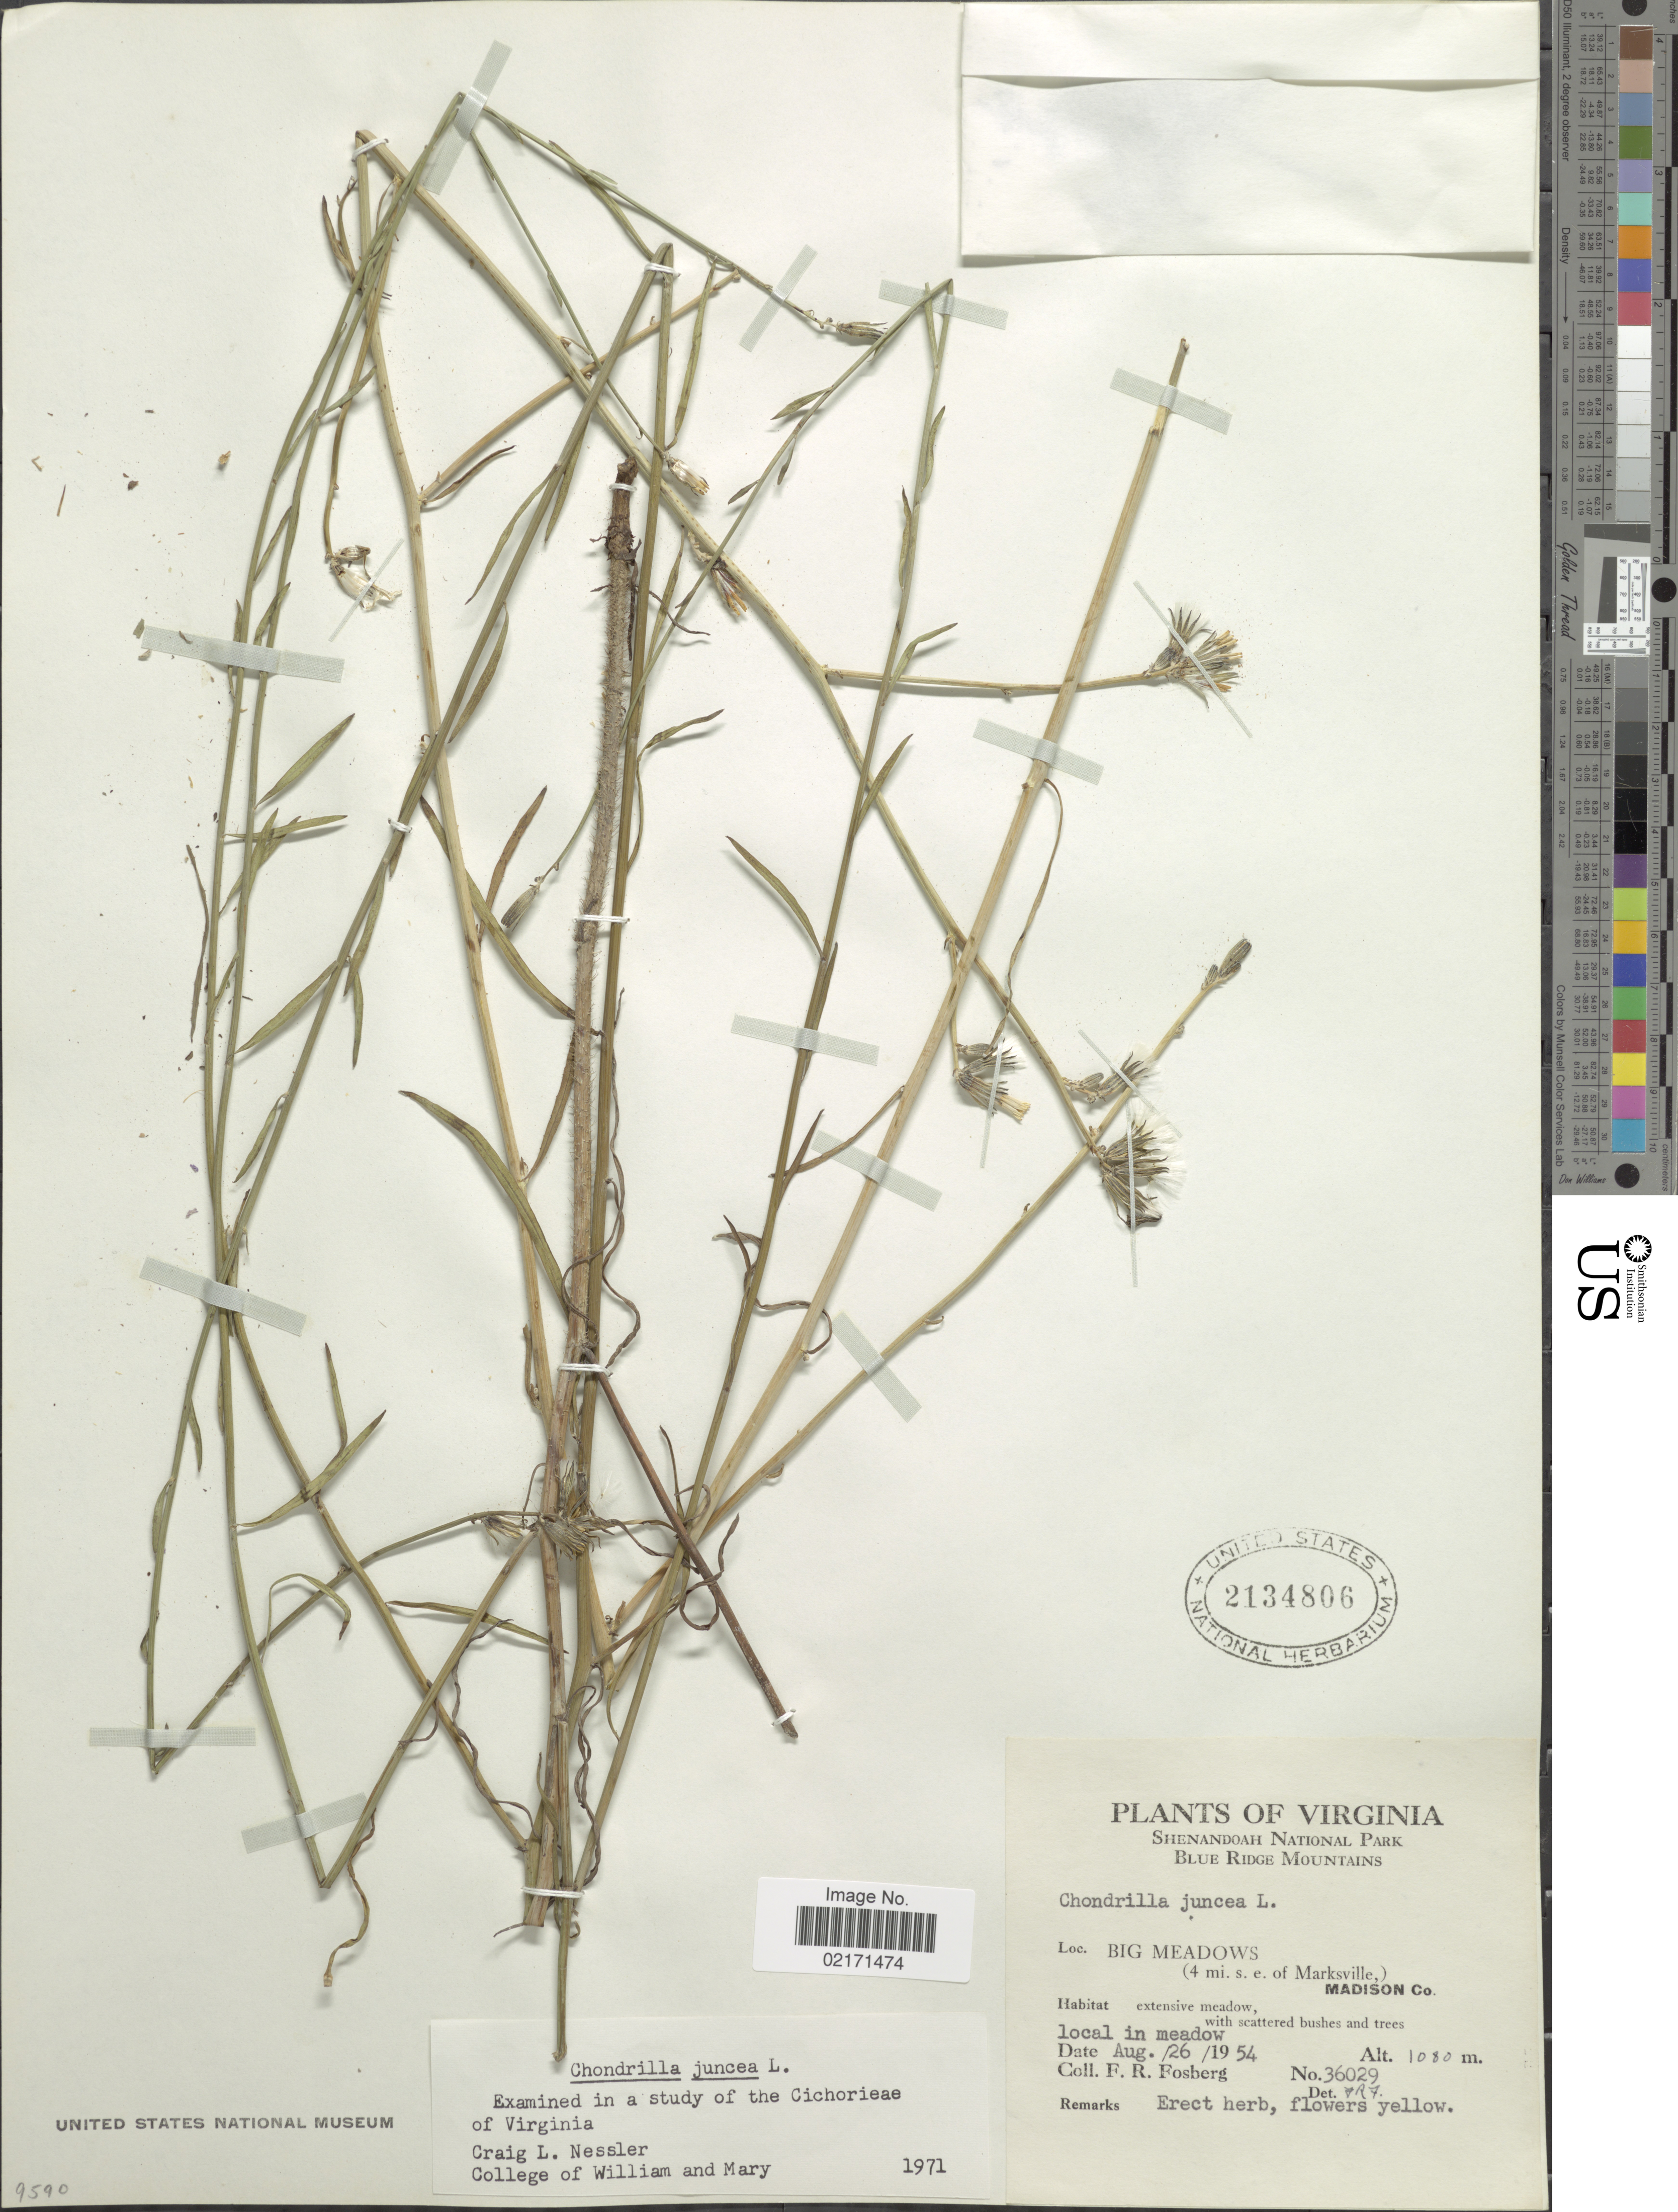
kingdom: Plantae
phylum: Tracheophyta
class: Magnoliopsida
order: Asterales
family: Asteraceae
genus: Chondrilla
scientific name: Chondrilla juncea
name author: L.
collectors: F. R. Fosberg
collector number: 36029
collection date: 1954-08-26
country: United States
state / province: Virginia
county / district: Madison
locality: Shenandoah National Park, Blue Ridge Mountains, Big Meadows (4 mi. s.e. of Marksville,) Madison Co.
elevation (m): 1080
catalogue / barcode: US 2134806